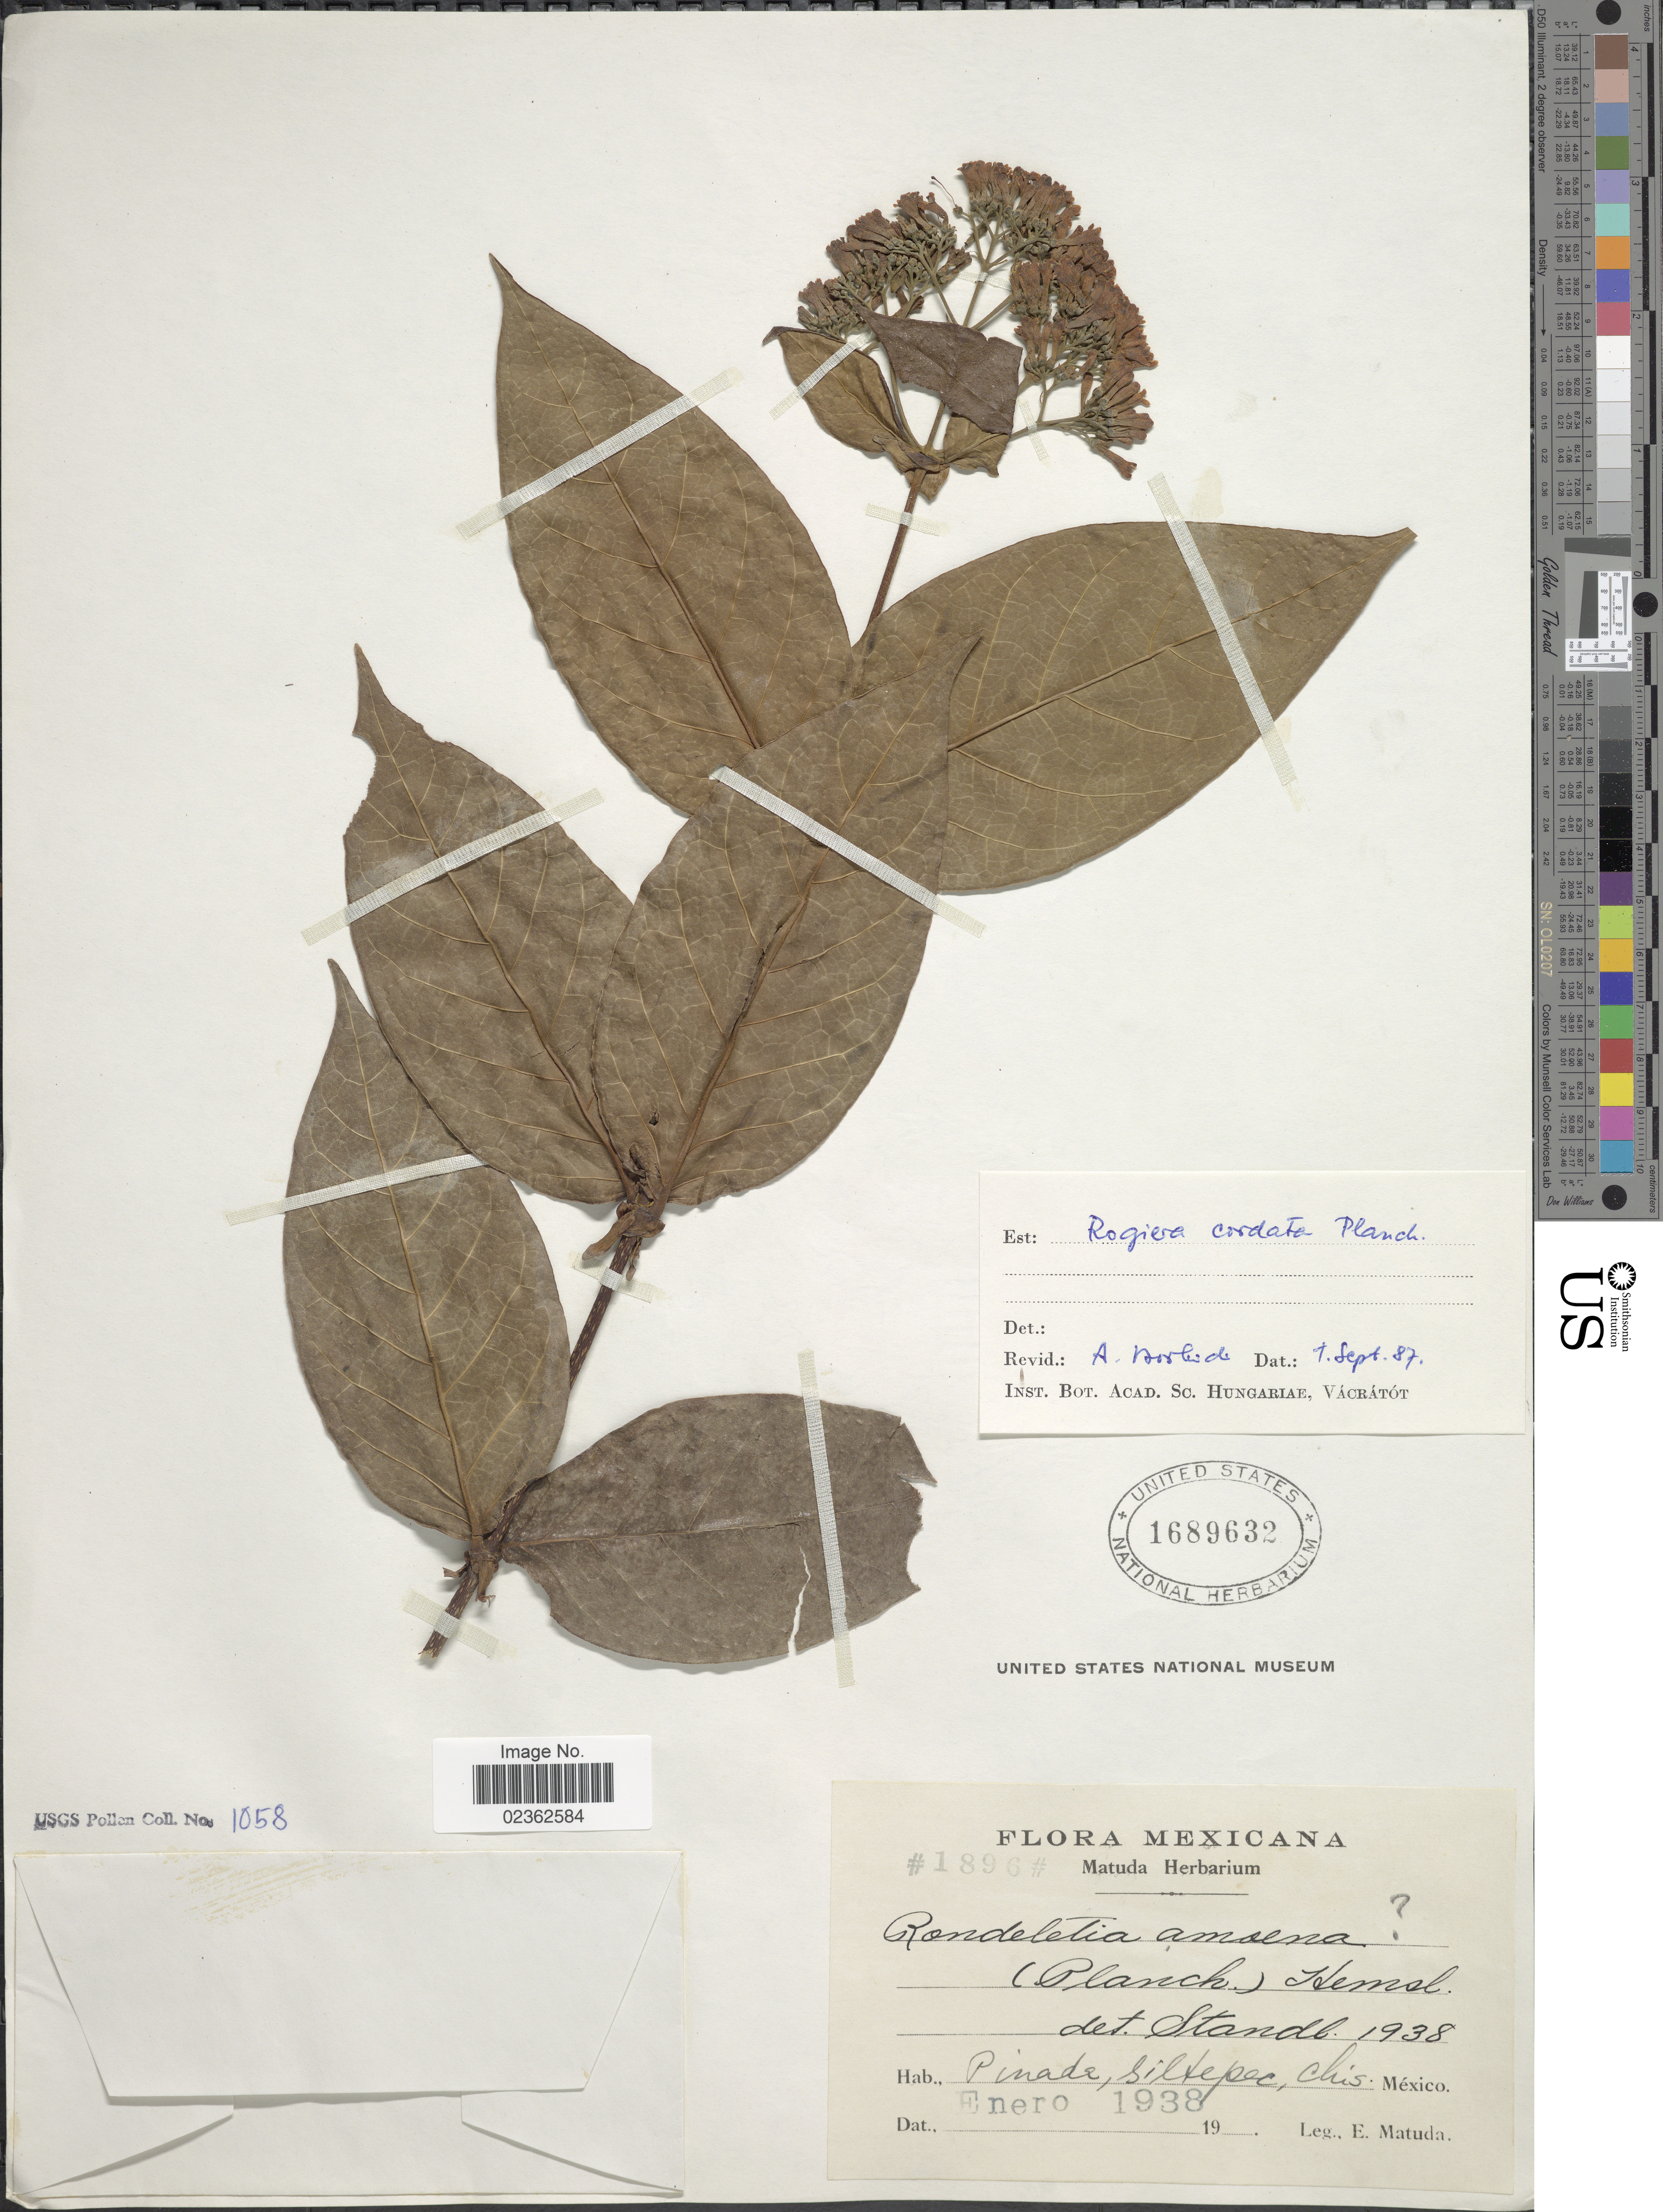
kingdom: Plantae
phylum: Tracheophyta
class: Magnoliopsida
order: Gentianales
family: Rubiaceae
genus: Rogiera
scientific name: Rogiera cordata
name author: (Benth.) Planch.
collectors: E. Matuda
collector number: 1896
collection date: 1938-01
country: Mexico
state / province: Chiapas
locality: Pinada, Siltepec.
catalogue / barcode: US 1689632